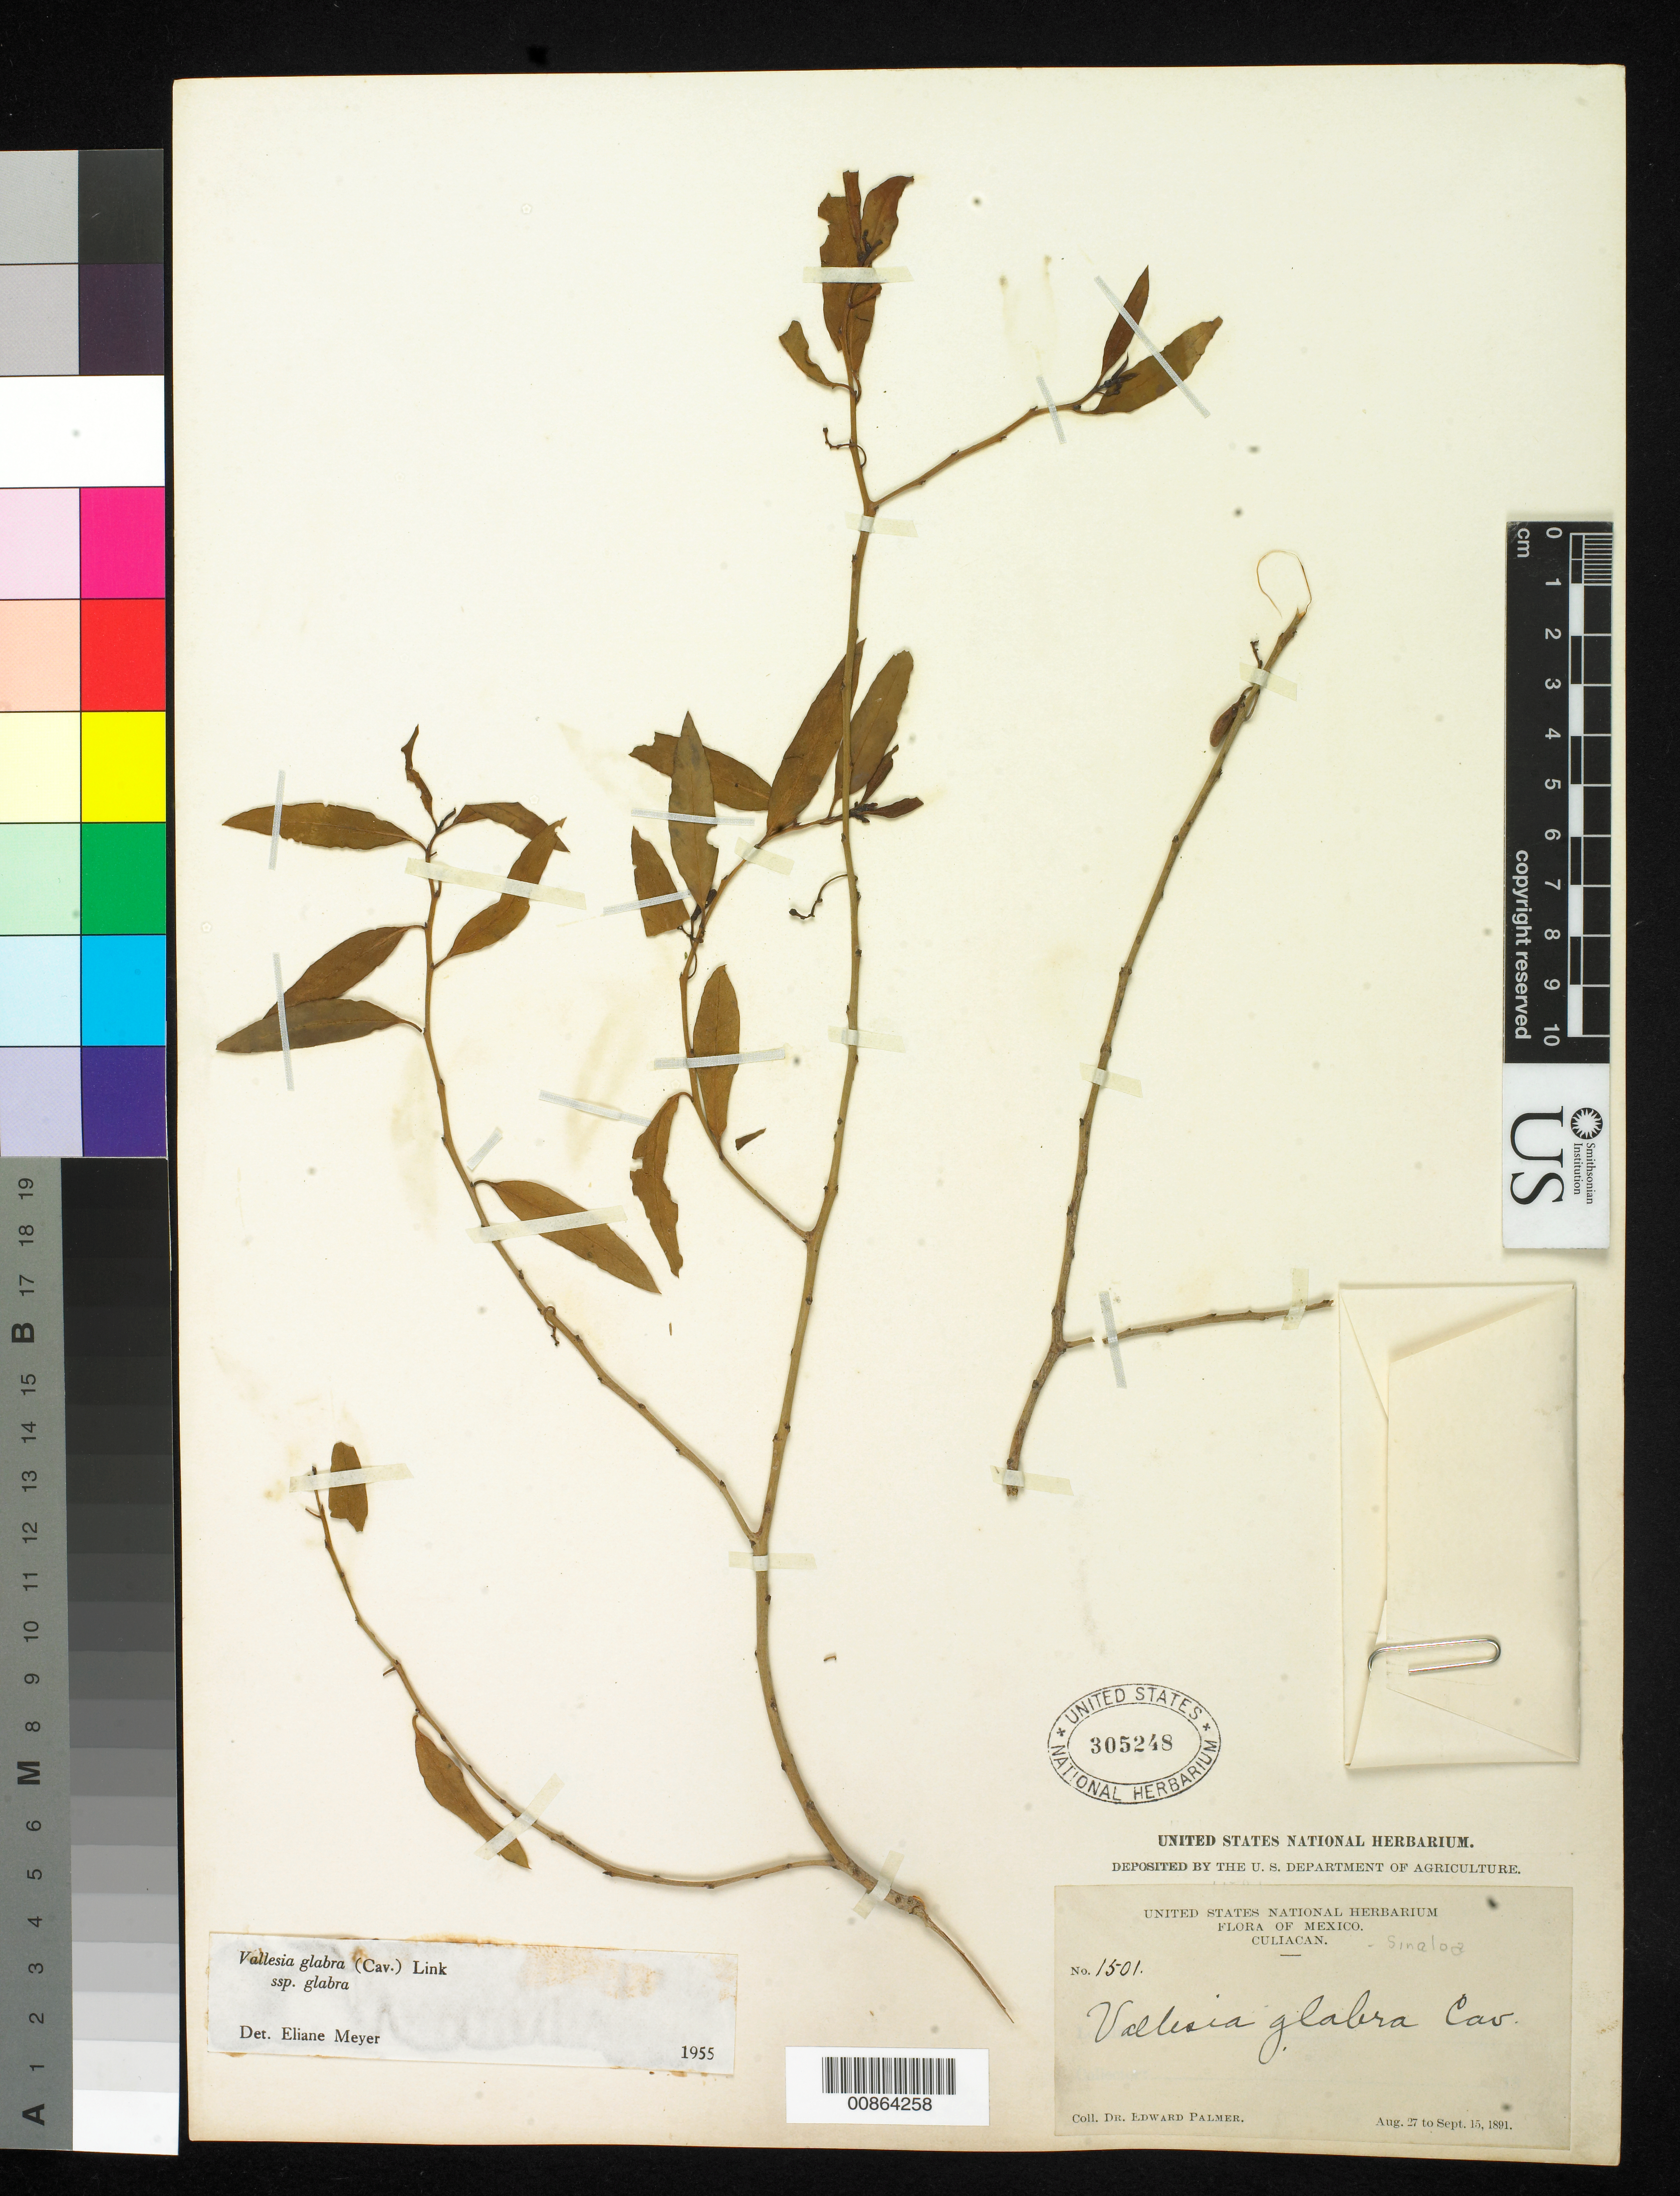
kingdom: Plantae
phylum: Tracheophyta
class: Magnoliopsida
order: Gentianales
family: Apocynaceae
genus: Vallesia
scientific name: Vallesia glabra subsp. glabra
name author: (Cav.) Link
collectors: E. Palmer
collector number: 1501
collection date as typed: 27 Aug 1891 to 15 Sep 1891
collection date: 1891-08-27/1891-09-15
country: Mexico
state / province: Sinaloa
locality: Culiacan, Sinaloa.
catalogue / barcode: US 305248